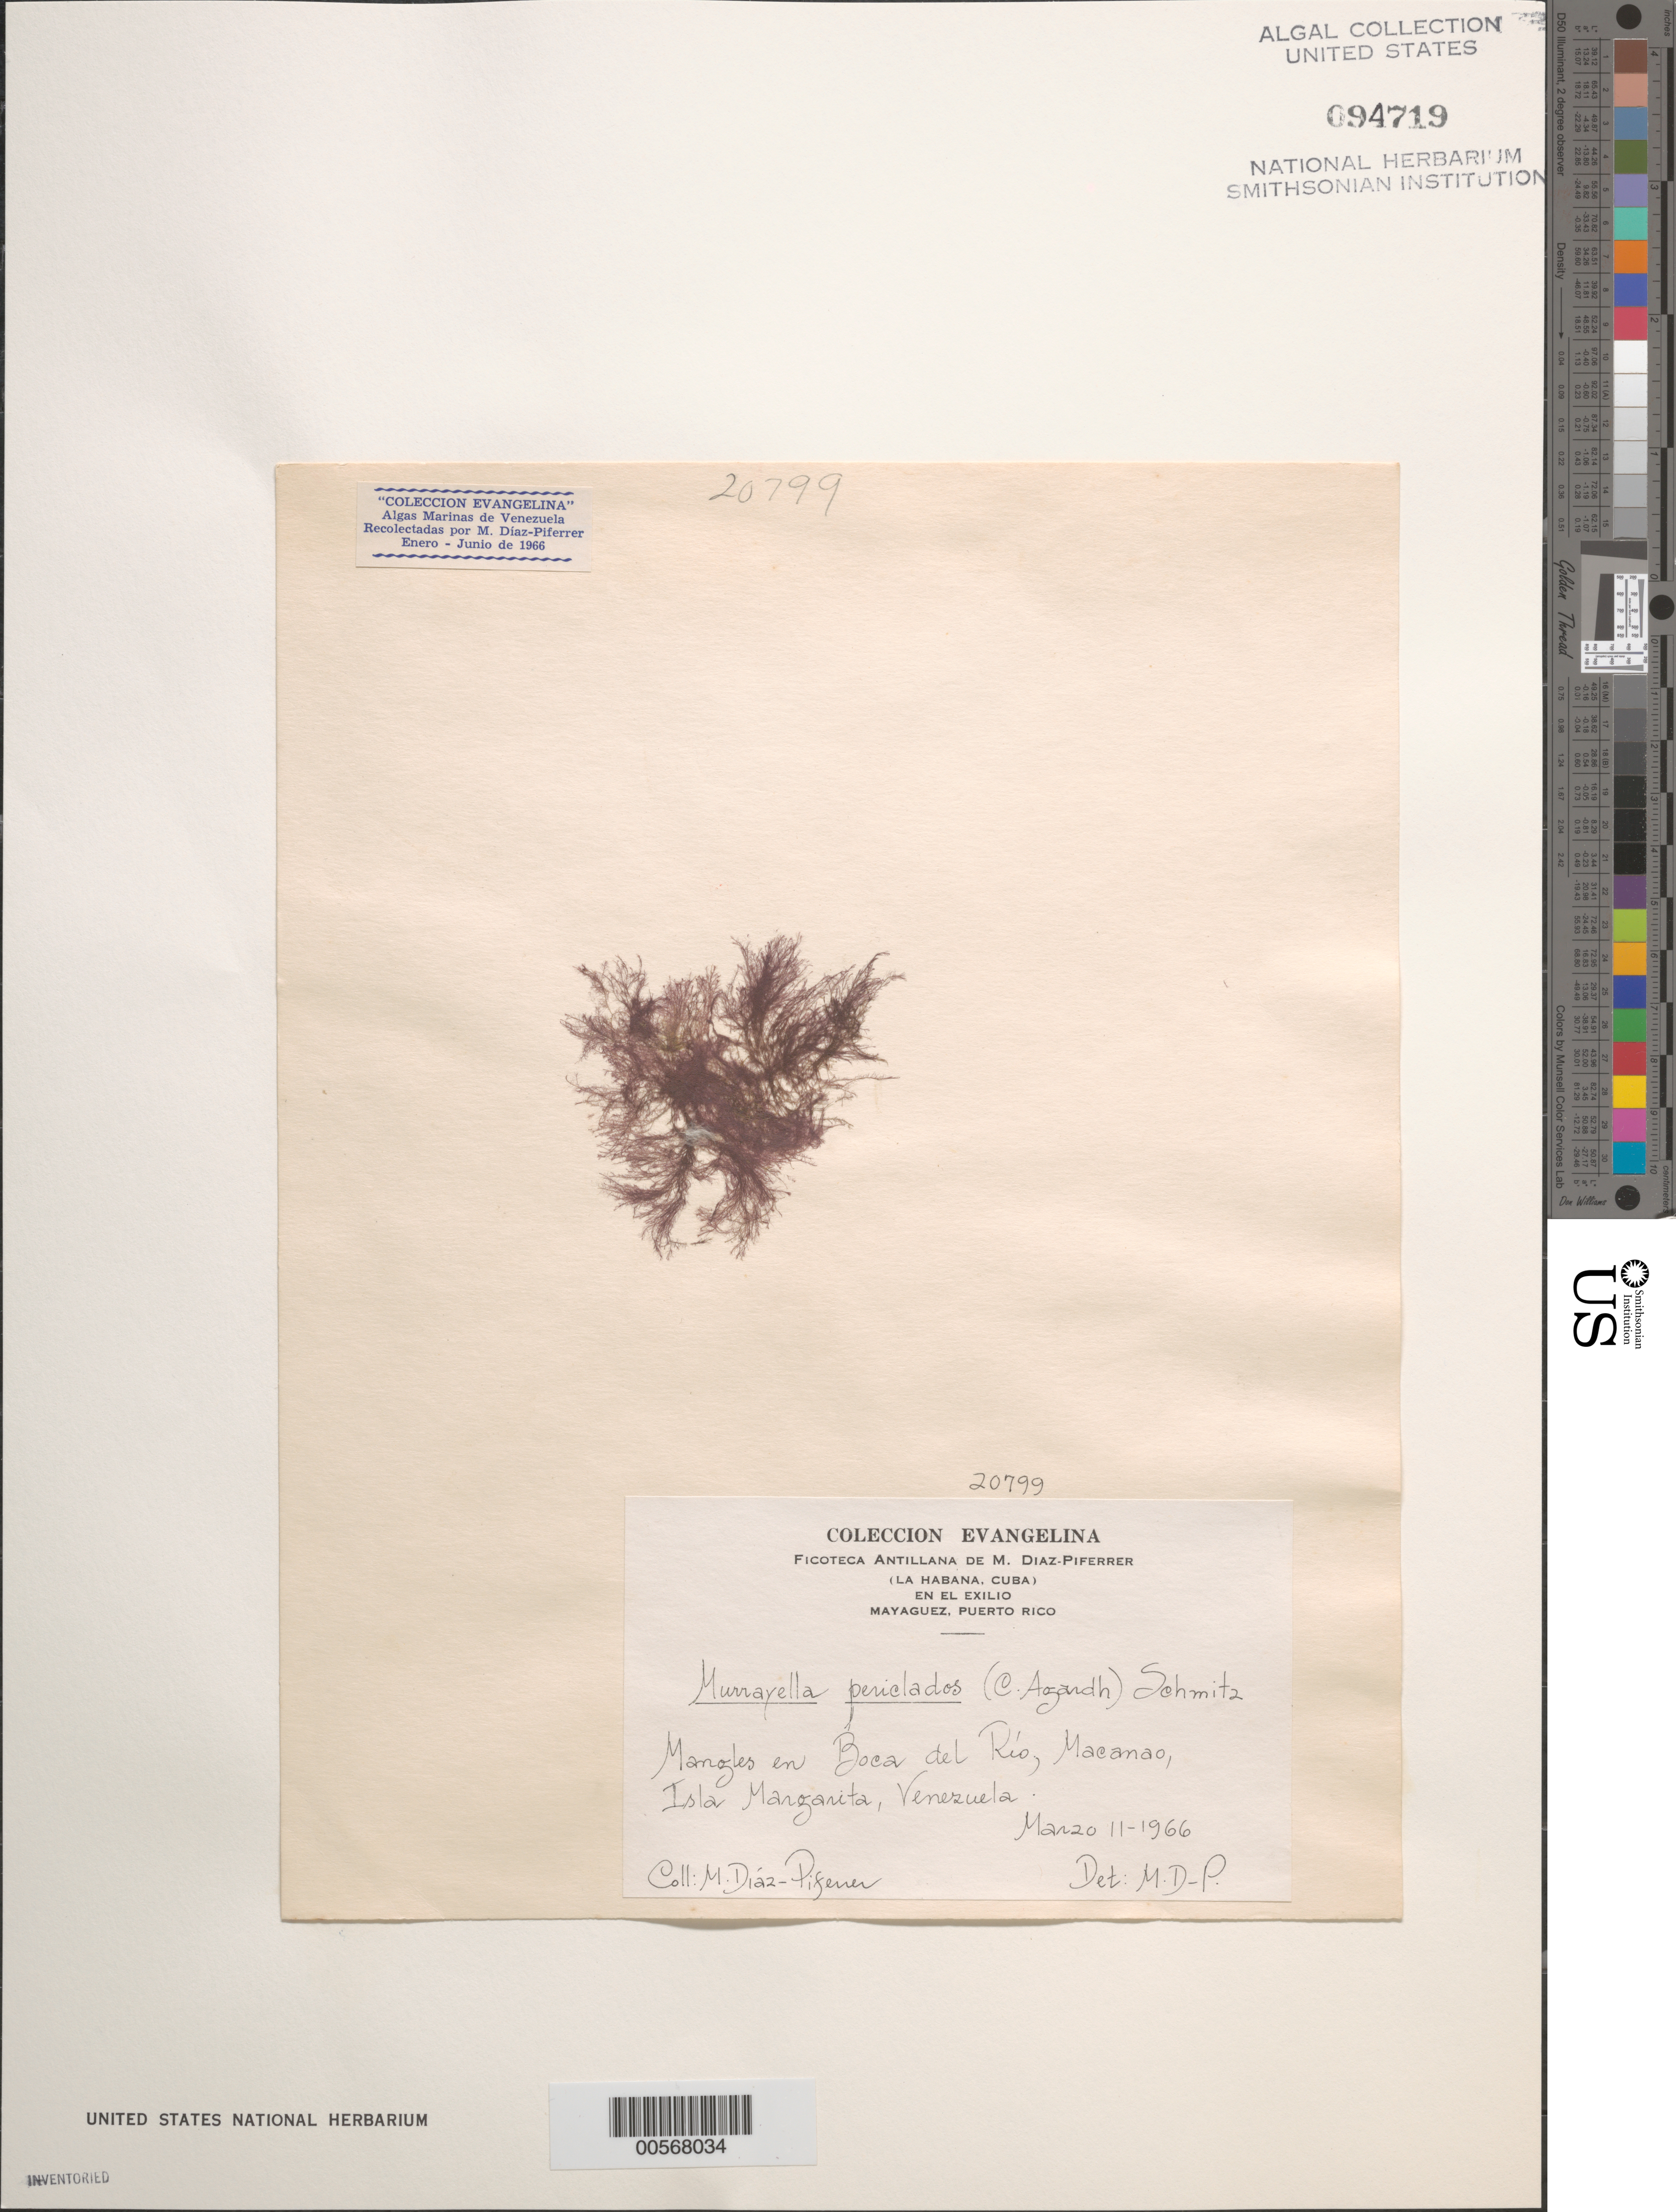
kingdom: Plantae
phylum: Rhodophyta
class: Florideophyceae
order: Ceramiales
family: Rhodomelaceae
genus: Murrayella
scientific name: Murrayella periclados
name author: (C. Agardh) F. Schmitz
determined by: Diaz-Piferrer, M.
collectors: M. Diaz-Piferrer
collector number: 20799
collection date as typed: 11 Mar 1966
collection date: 1966-03-11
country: Venezuela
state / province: Nueva Esparta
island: Margarita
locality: Macanao, Boca del Rio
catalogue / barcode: US 94719